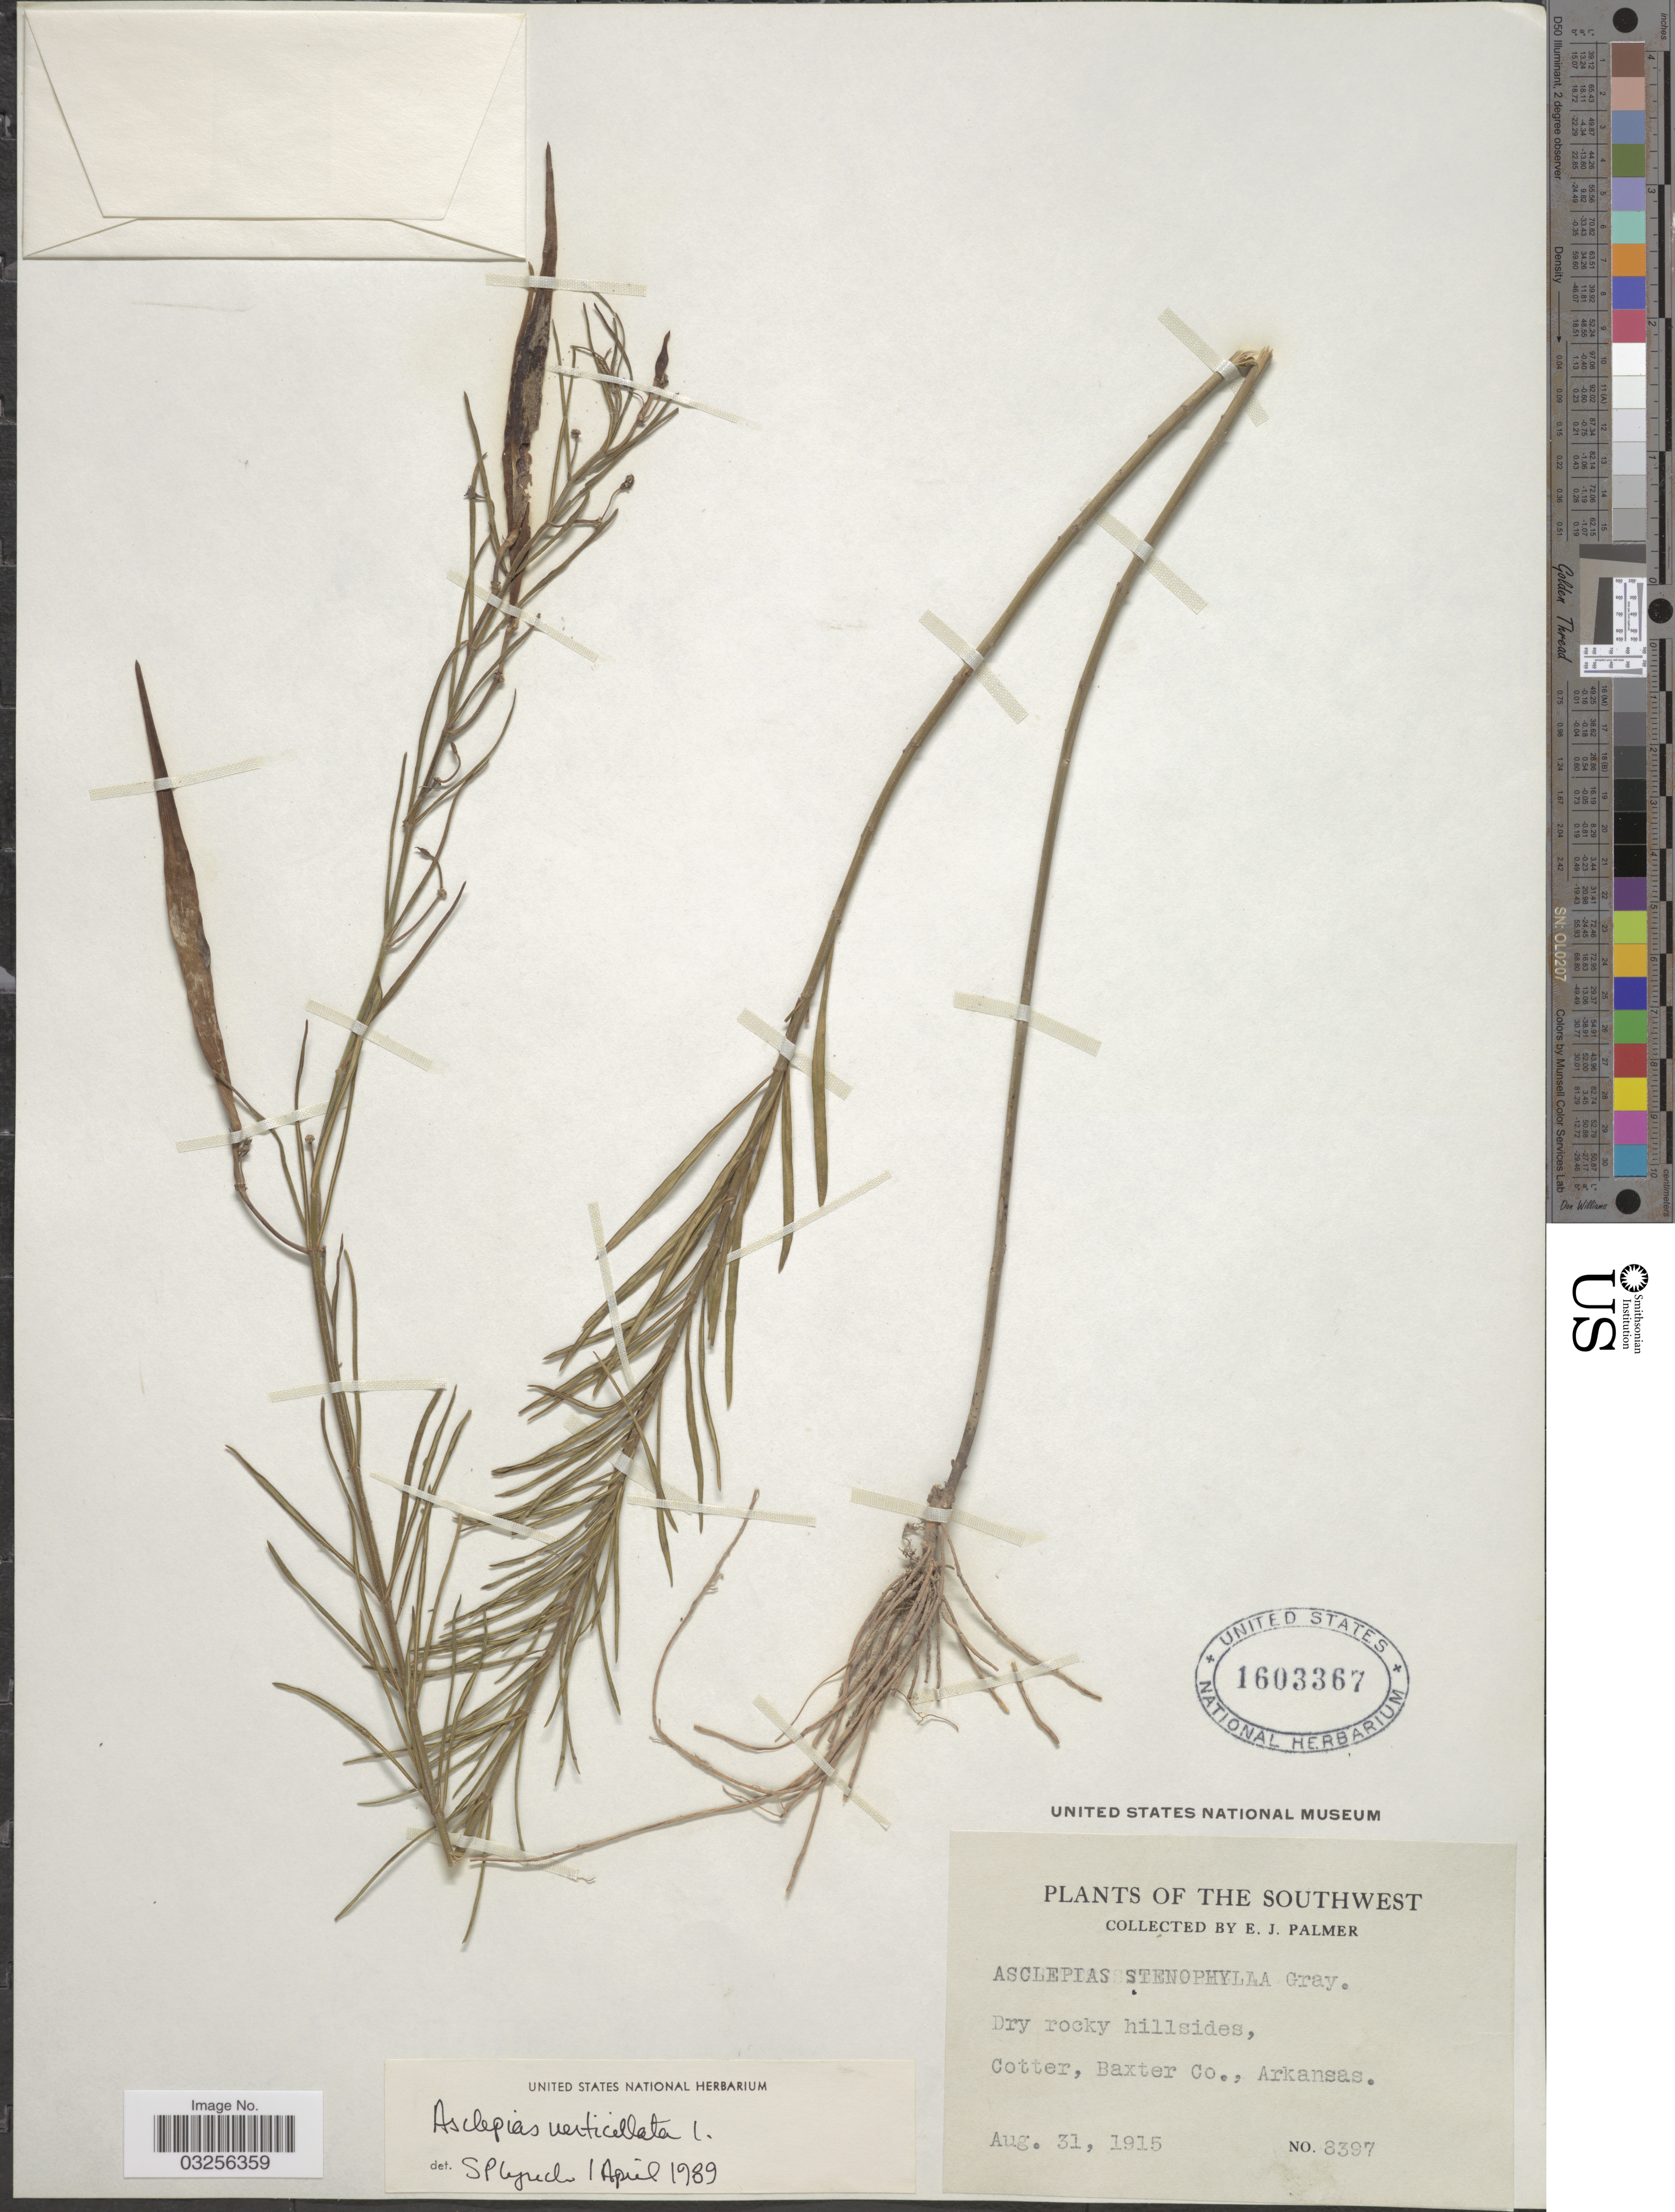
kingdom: Plantae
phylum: Tracheophyta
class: Magnoliopsida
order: Gentianales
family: Apocynaceae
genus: Asclepias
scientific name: Asclepias verticillata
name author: L.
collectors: E. J. Palmer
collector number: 8397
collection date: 1915-08-31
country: United States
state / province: Arkansas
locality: Southwest. Dry rocky hillsides, Cotter, Baxter Co.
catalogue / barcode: US 1603367